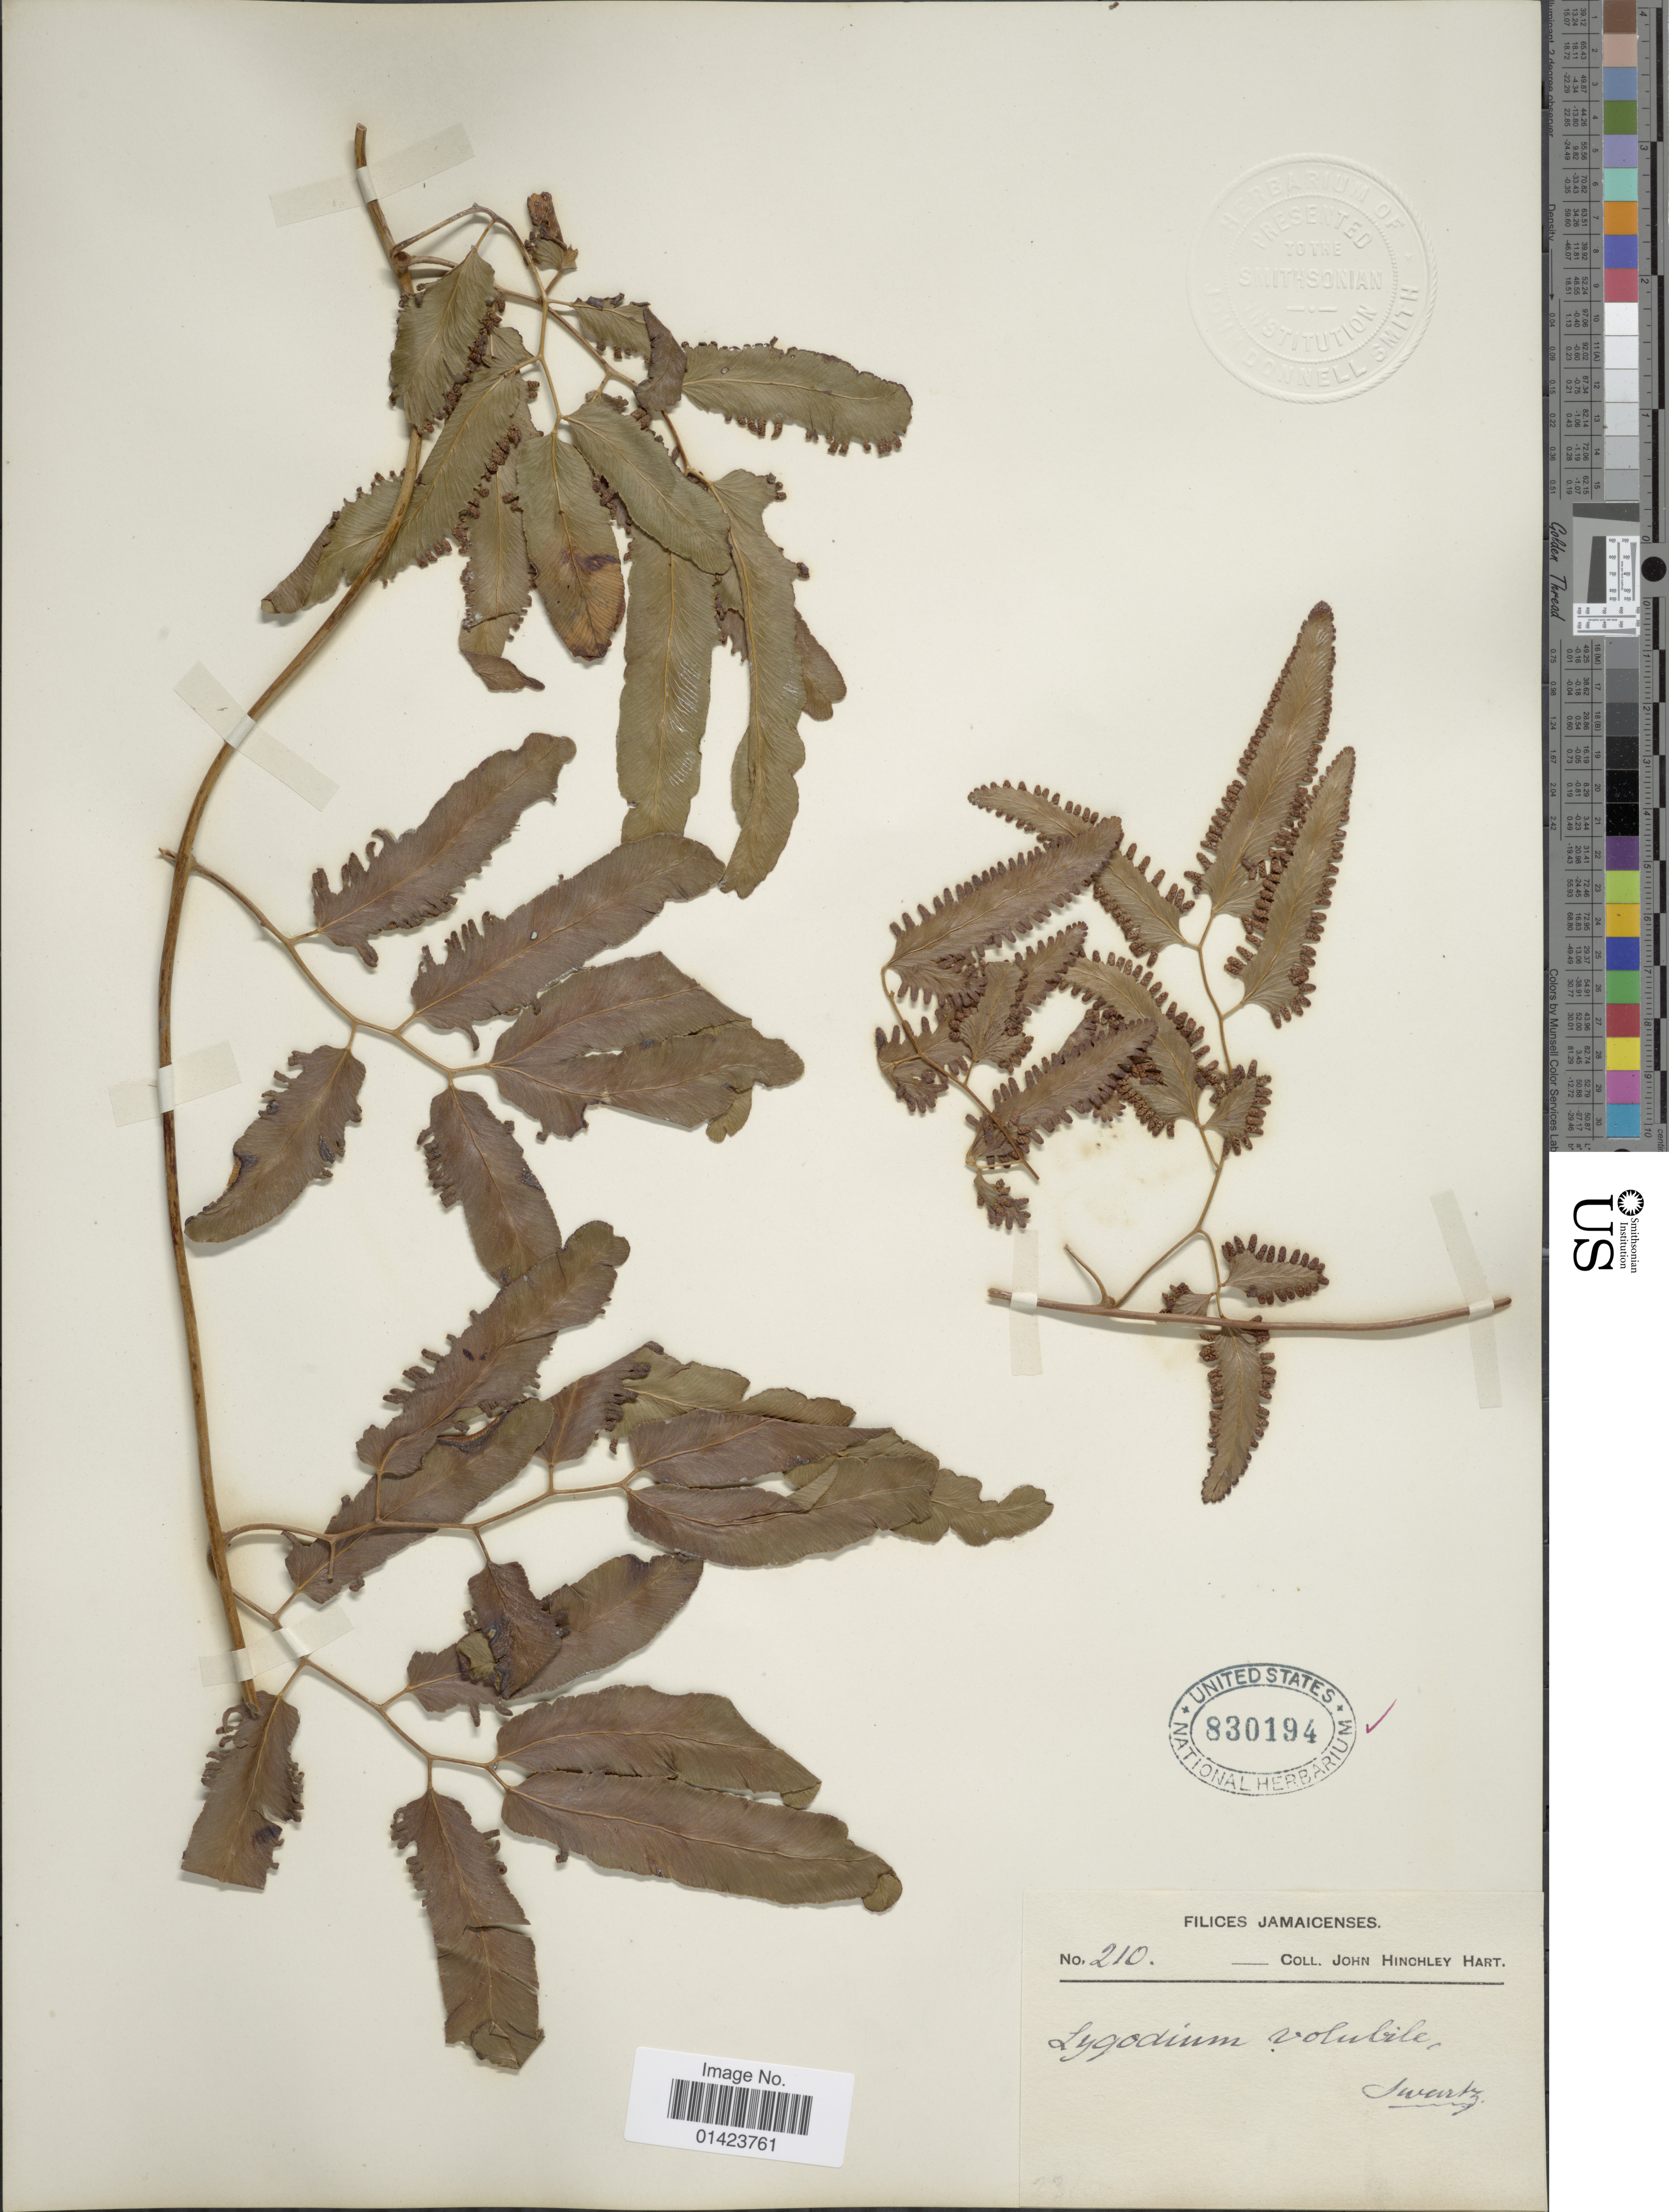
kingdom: Plantae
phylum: Tracheophyta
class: Polypodiopsida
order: Schizaeales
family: Lygodiaceae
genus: Lygodium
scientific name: Lygodium volubile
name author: Sw.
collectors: J. H. Hart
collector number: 210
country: Jamaica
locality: Filices Jamaicenses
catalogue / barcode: US 830194